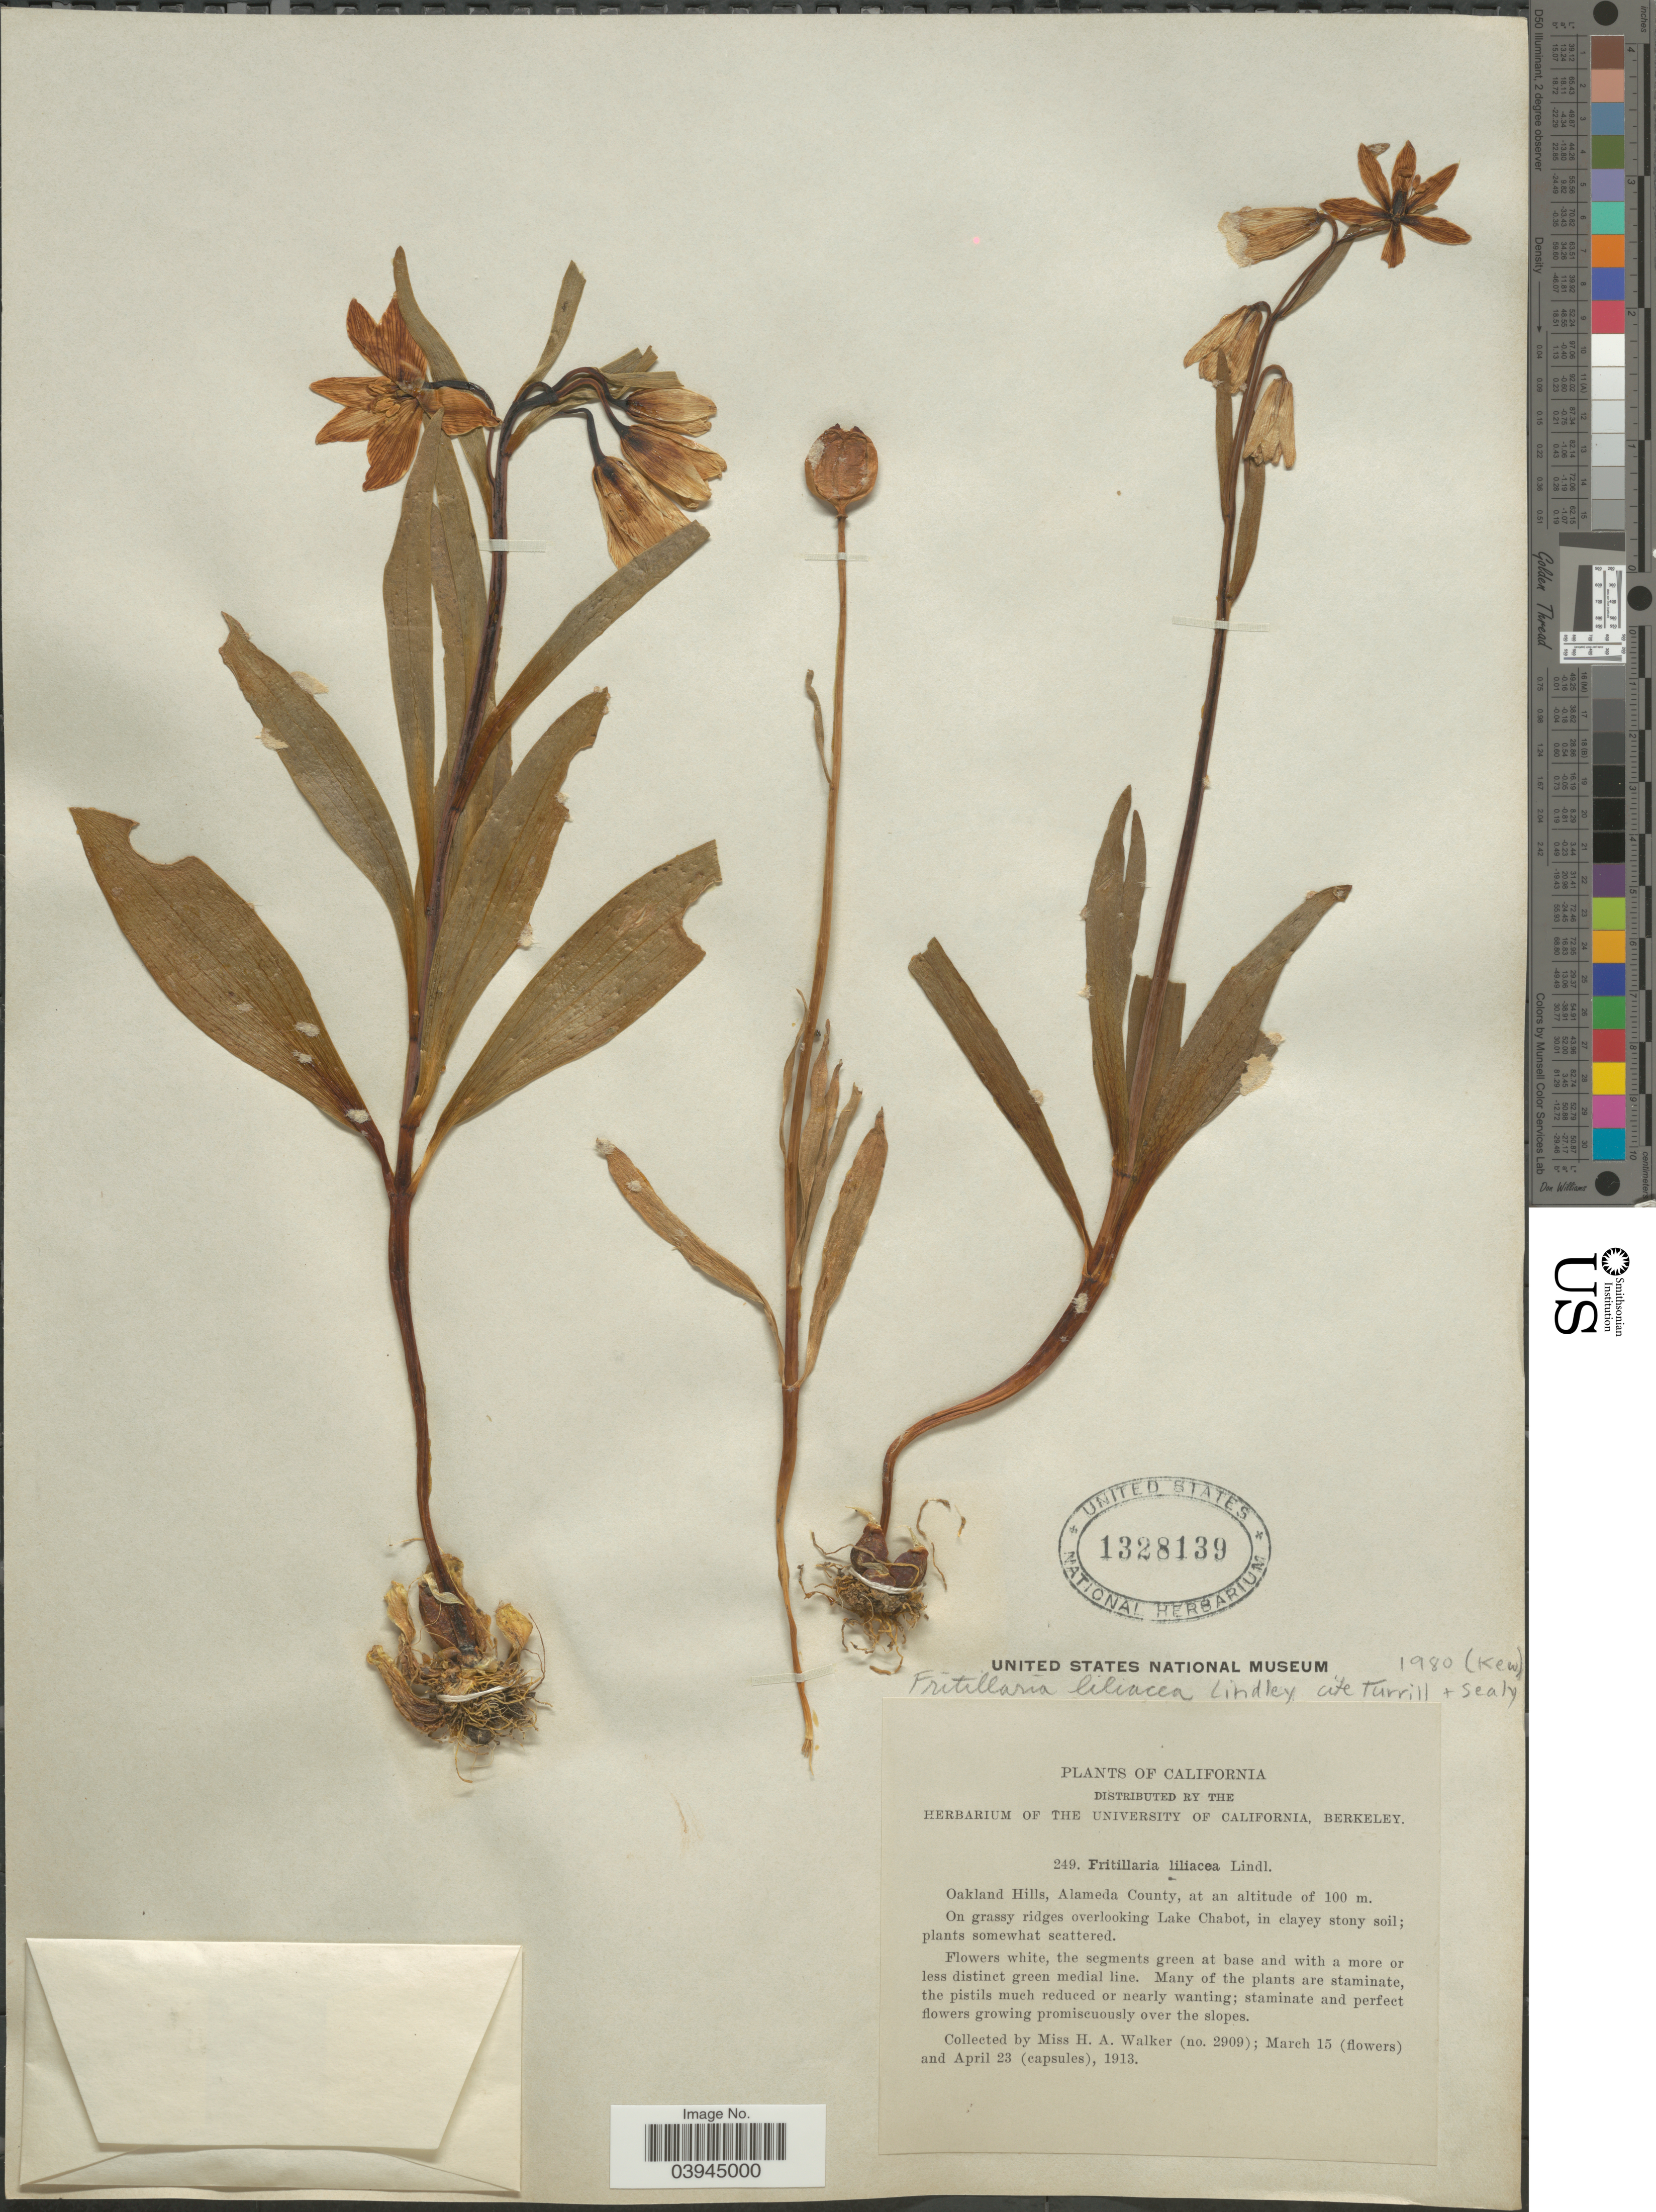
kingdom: Plantae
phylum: Tracheophyta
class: Liliopsida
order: Liliales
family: Liliaceae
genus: Fritillaria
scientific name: Fritillaria liliacea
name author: Lindl.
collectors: H. Walker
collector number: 2909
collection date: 1913-03-15/1913-04-23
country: United States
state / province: California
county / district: Alameda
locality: Oakland Hills, Alameda County. On grassy ridges overlooking Lake Chabot.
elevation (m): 100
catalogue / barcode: US 1328139